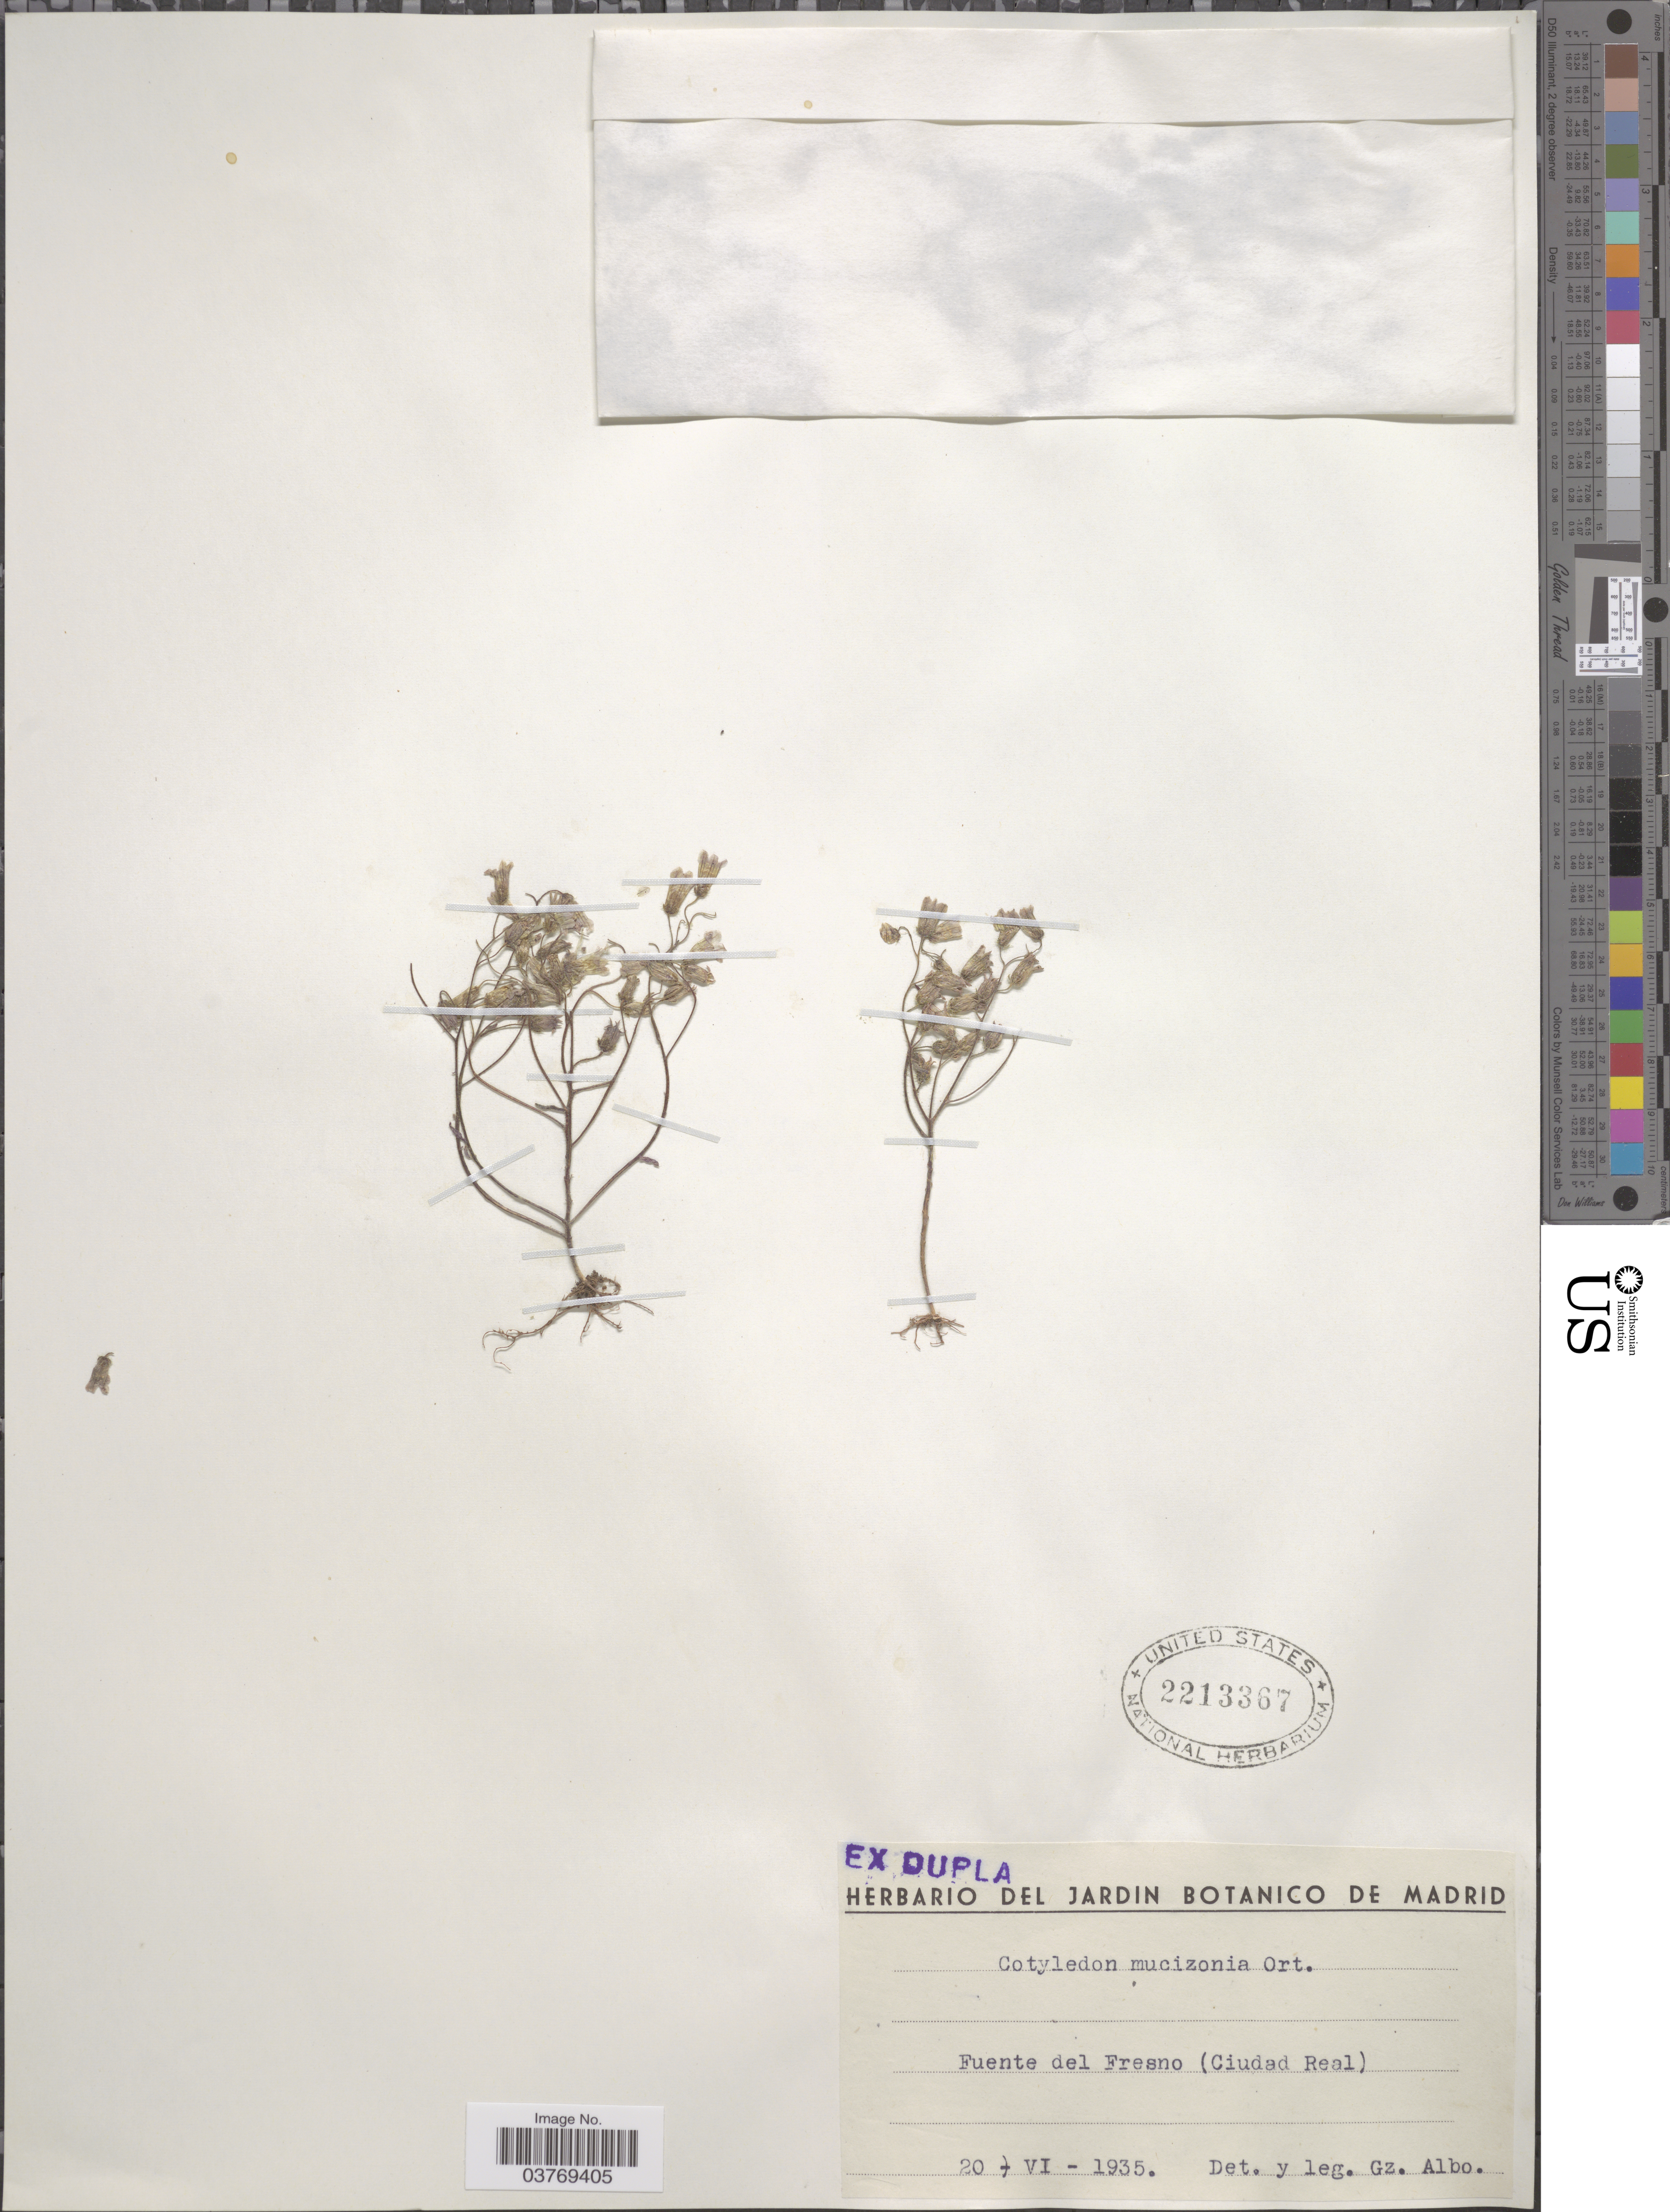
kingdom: Plantae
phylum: Tracheophyta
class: Magnoliopsida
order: Saxifragales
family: Crassulaceae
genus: Cotyledon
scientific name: Cotyledon mucizonia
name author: Ortega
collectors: G. Albo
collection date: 1935-06-20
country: Spain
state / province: Madrid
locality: Fuente del Fresno (Ciudad Real).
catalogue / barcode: US 2213367